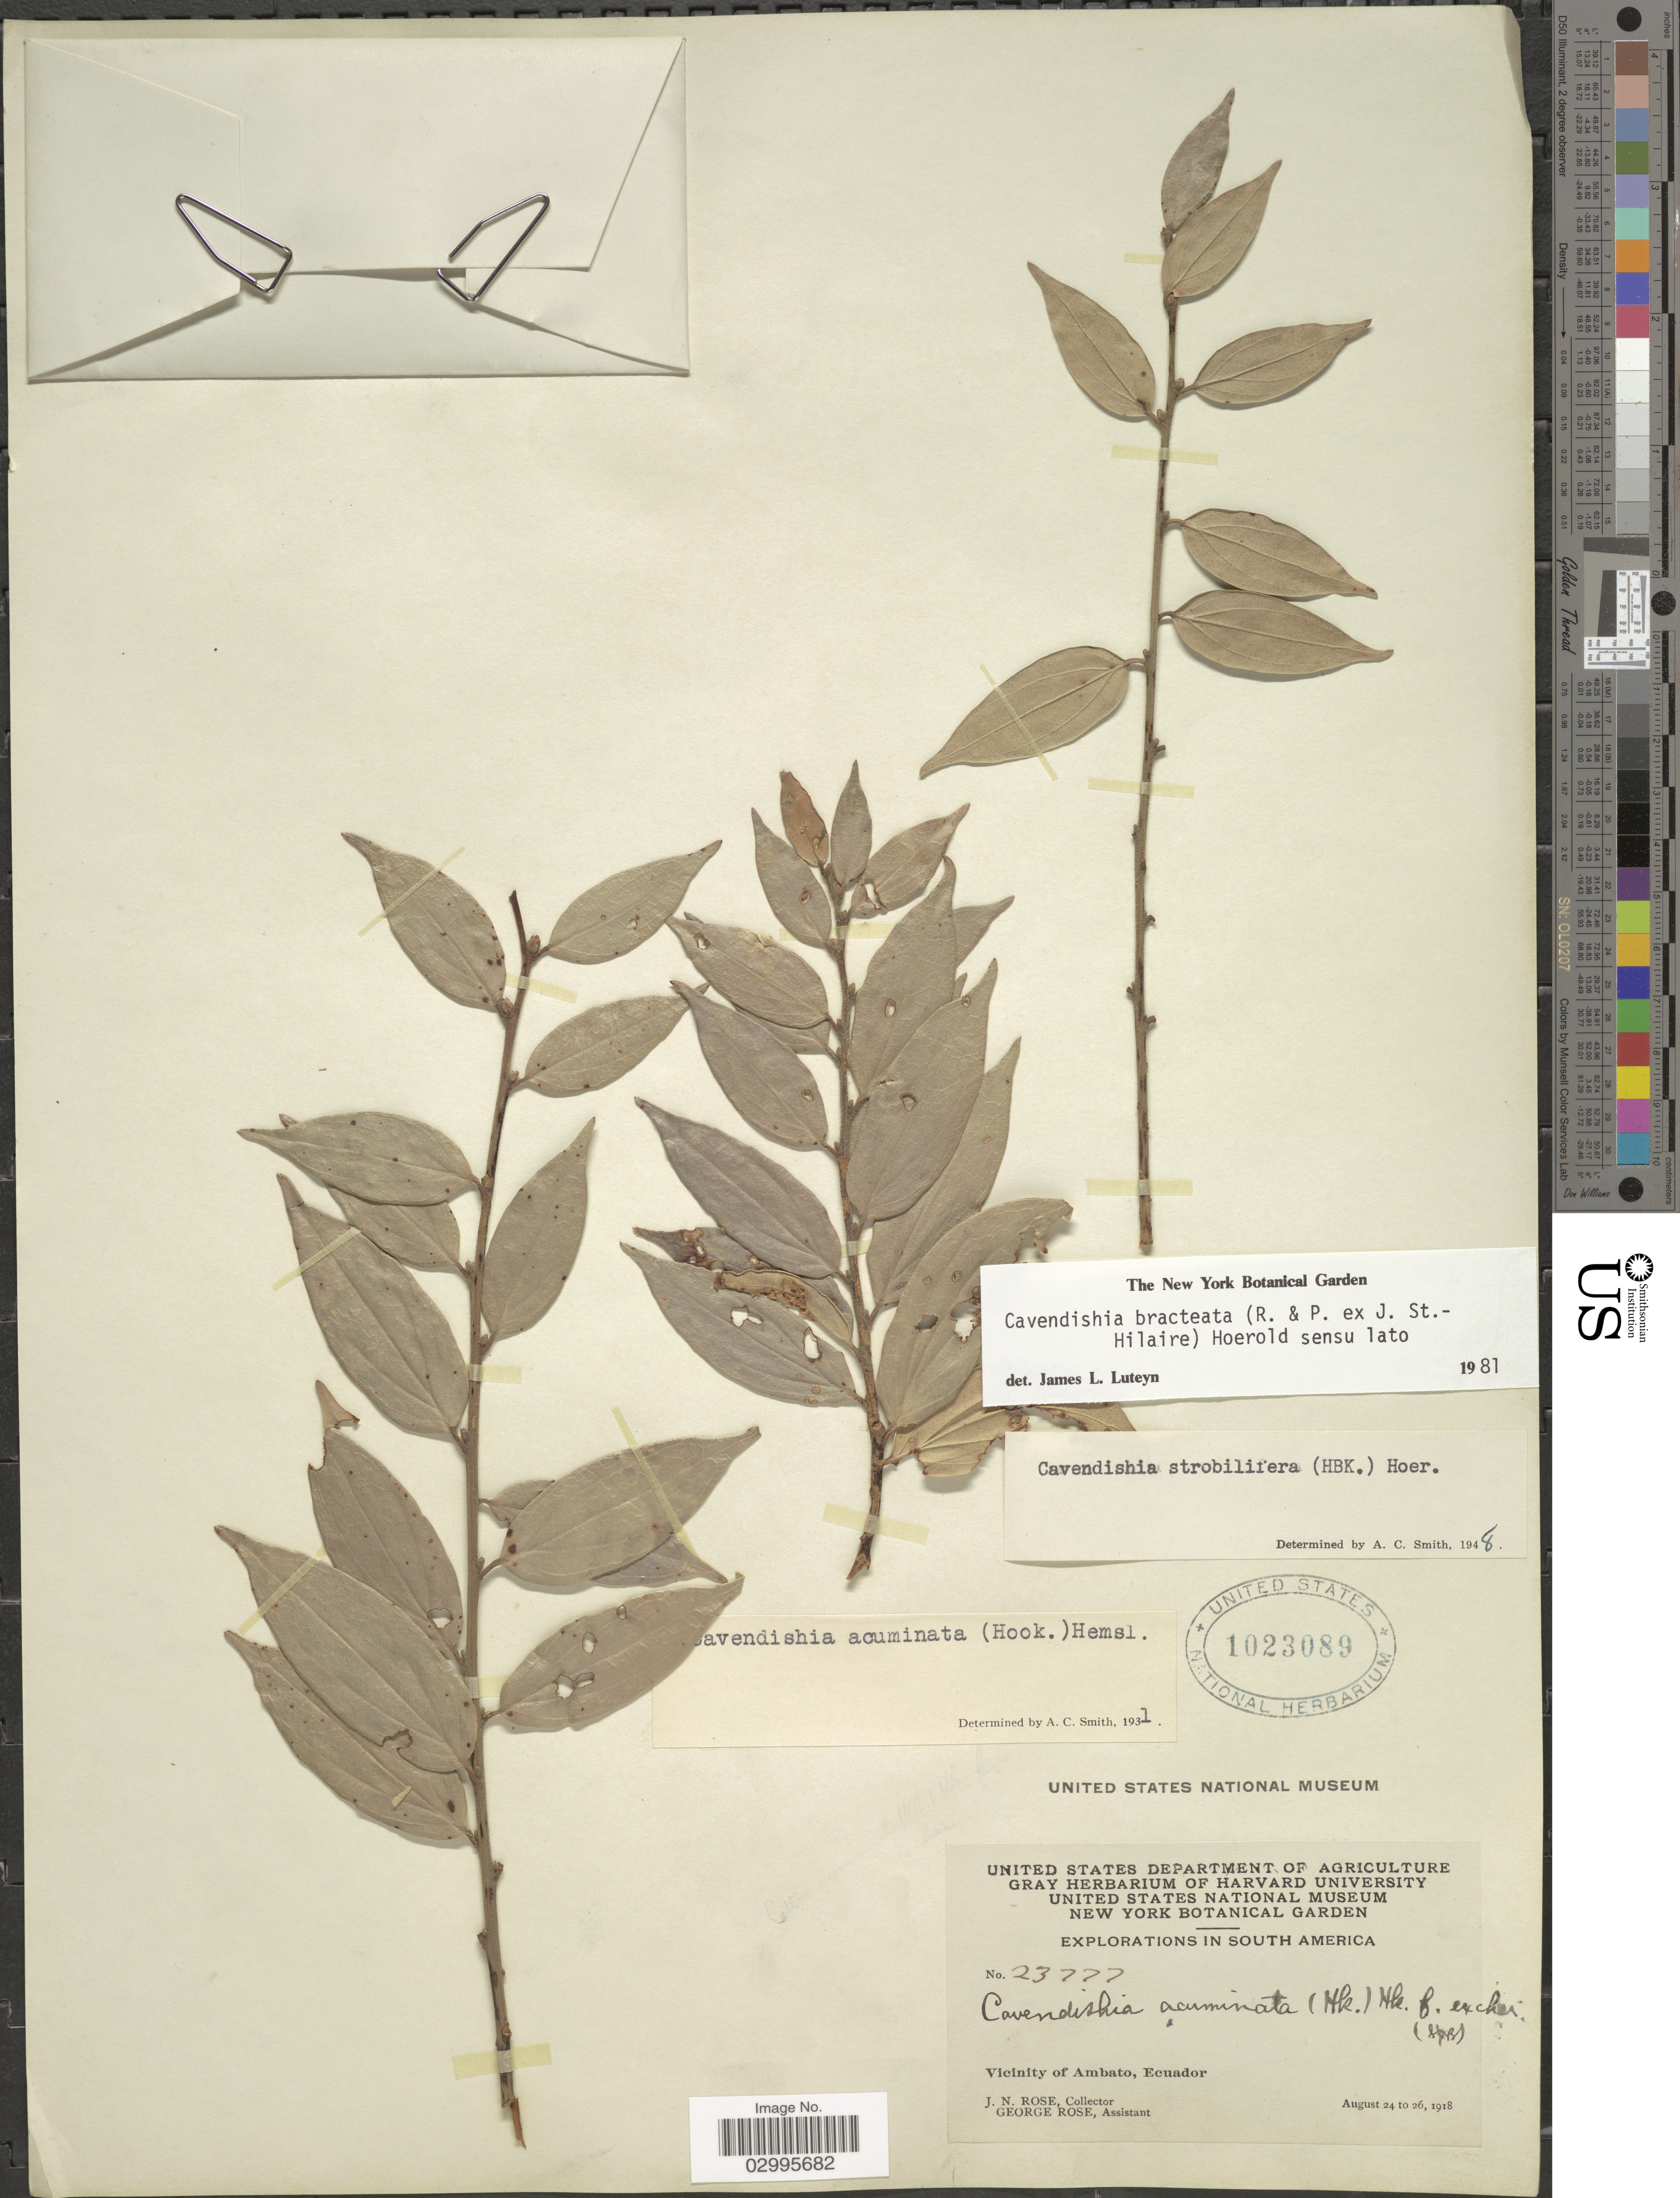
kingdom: Plantae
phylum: Tracheophyta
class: Magnoliopsida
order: Ericales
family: Ericaceae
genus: Cavendishia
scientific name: Cavendishia bracteata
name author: (Ruiz & Pav. ex J. St.-Hil.) Hoerold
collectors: J. N. Rose & G. Rose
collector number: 23777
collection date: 1918-08-24/1918-08-26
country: Ecuador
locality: Vicinity of Ambato.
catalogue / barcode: US 1023089